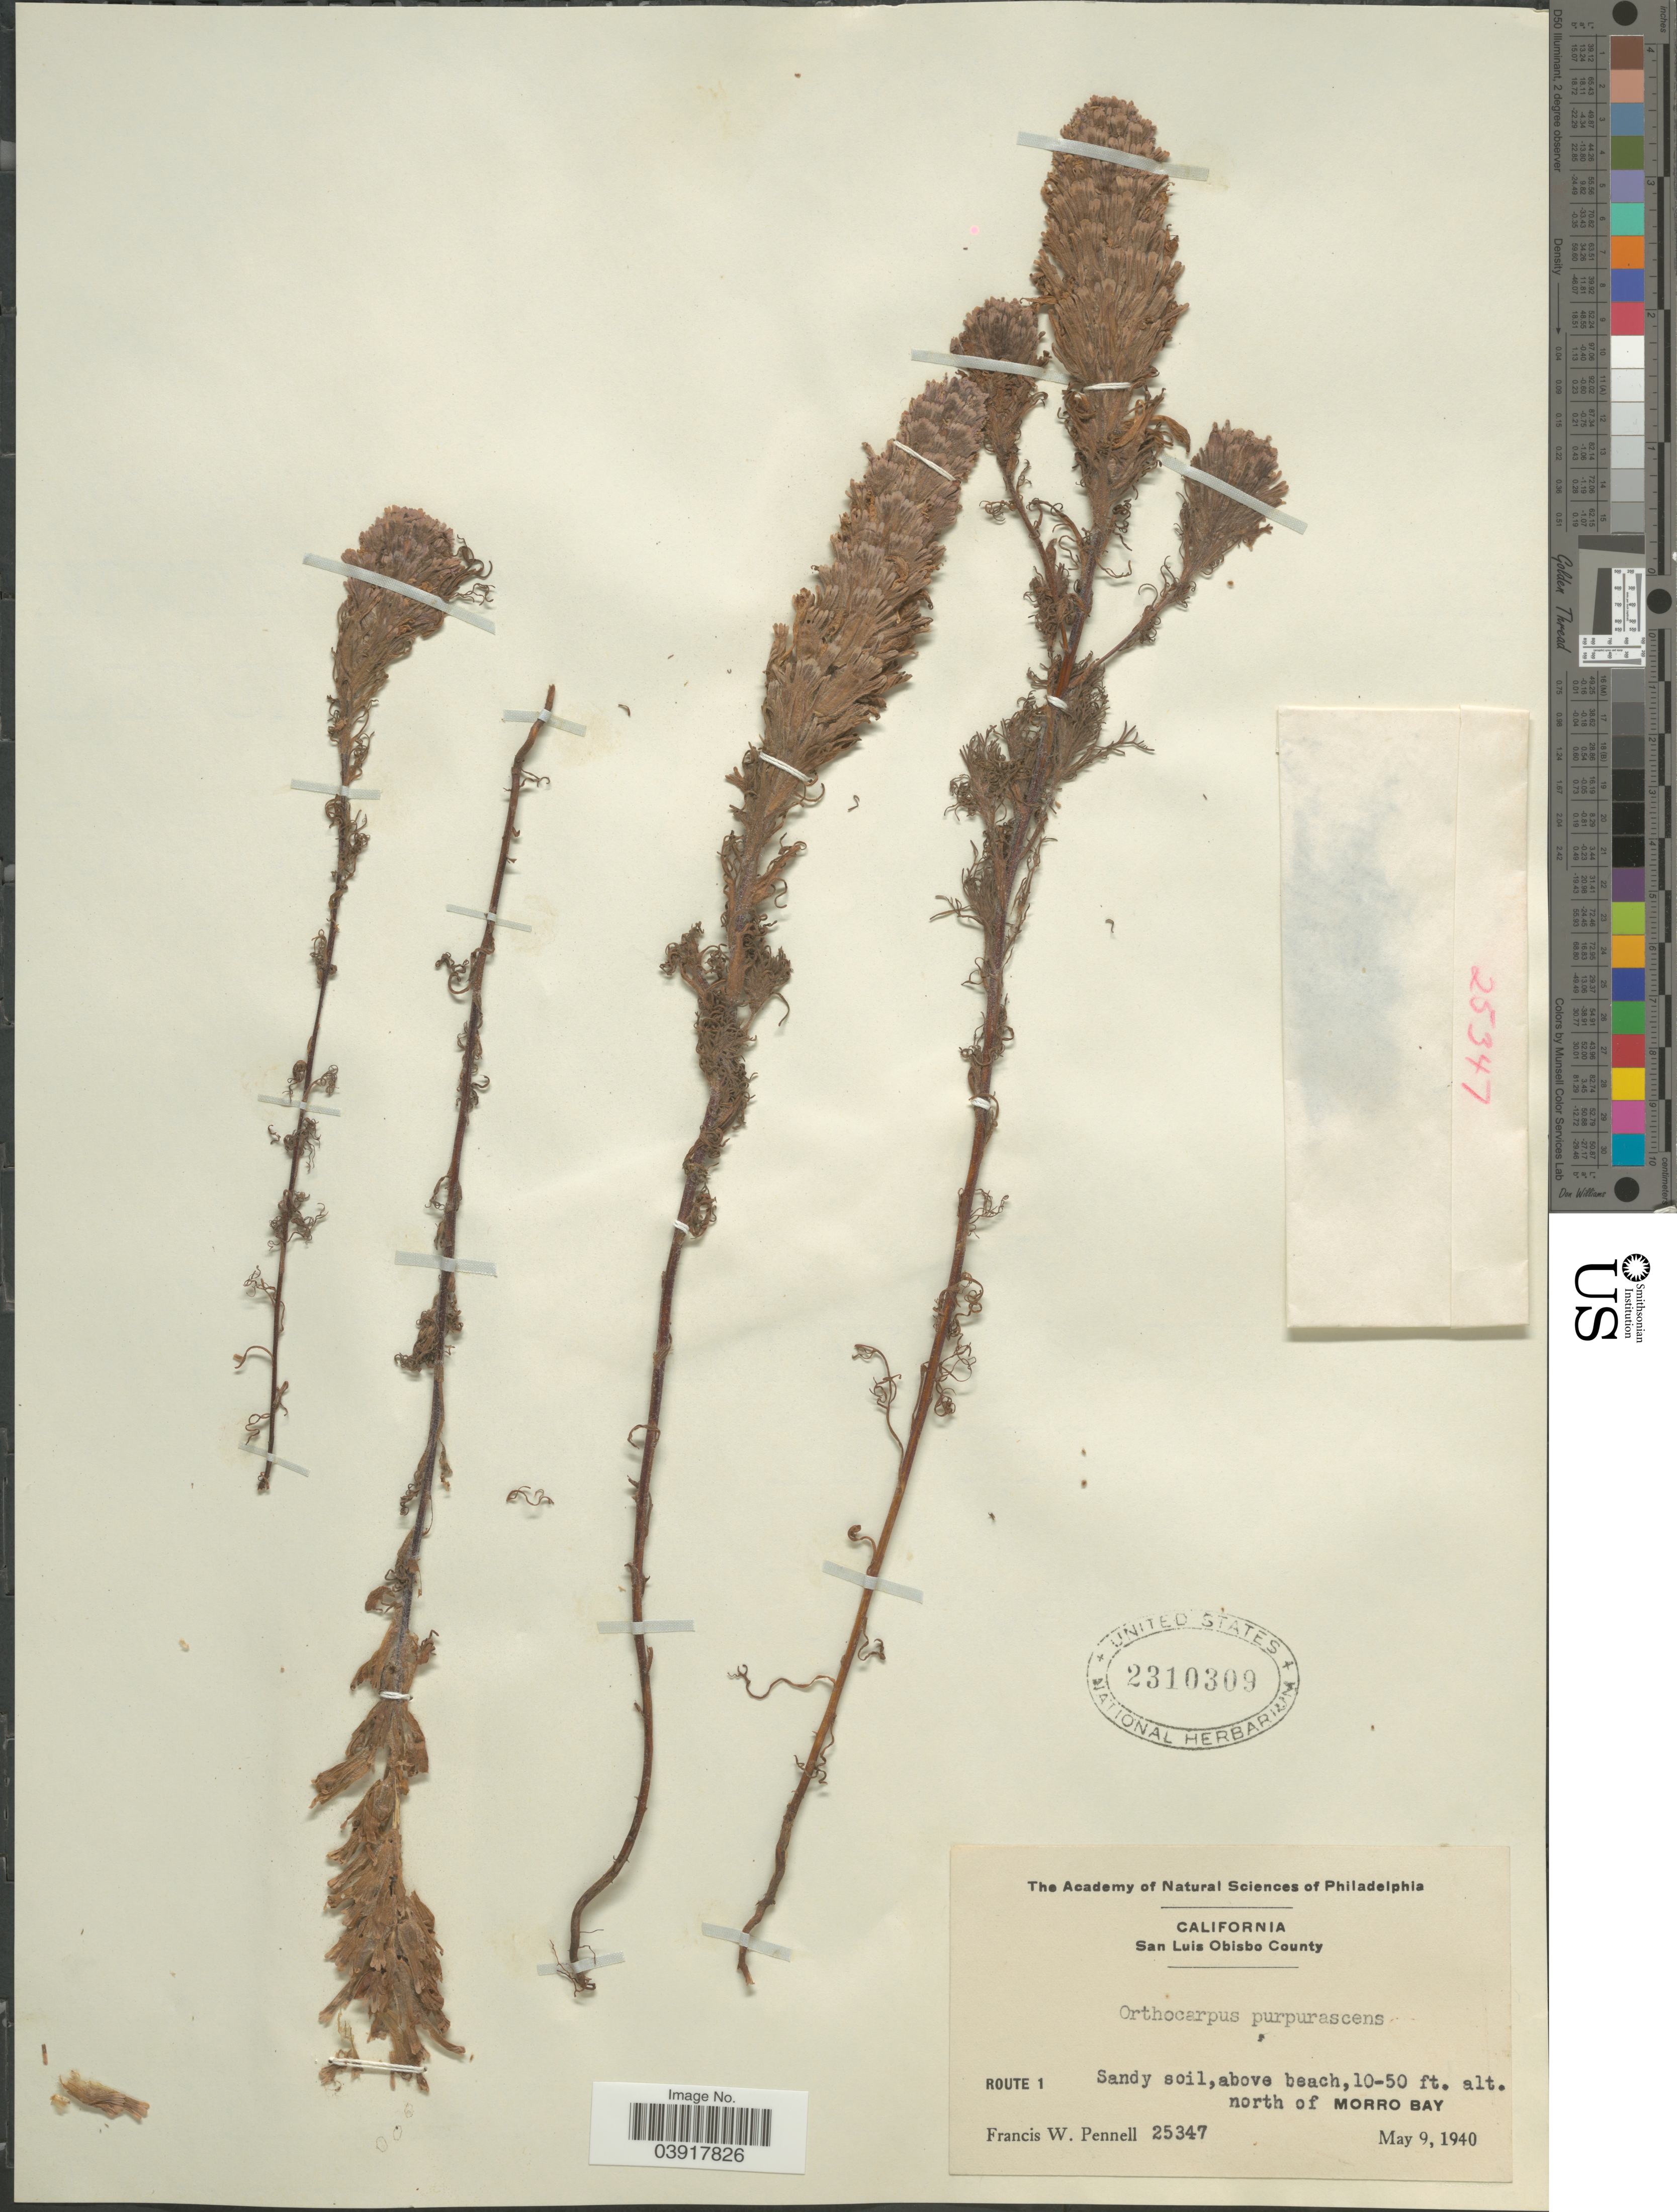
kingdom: Plantae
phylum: Tracheophyta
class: Magnoliopsida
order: Lamiales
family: Orobanchaceae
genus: Orthocarpus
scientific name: Orthocarpus purpurascens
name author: Benth.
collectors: F. W. Pennell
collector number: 25347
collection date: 1940-05-09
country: United States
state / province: California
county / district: San Luis Obispo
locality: San Luis Obisbo County. Route 1. Above beach, north of Morro Bay.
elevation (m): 3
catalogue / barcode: US 2310309